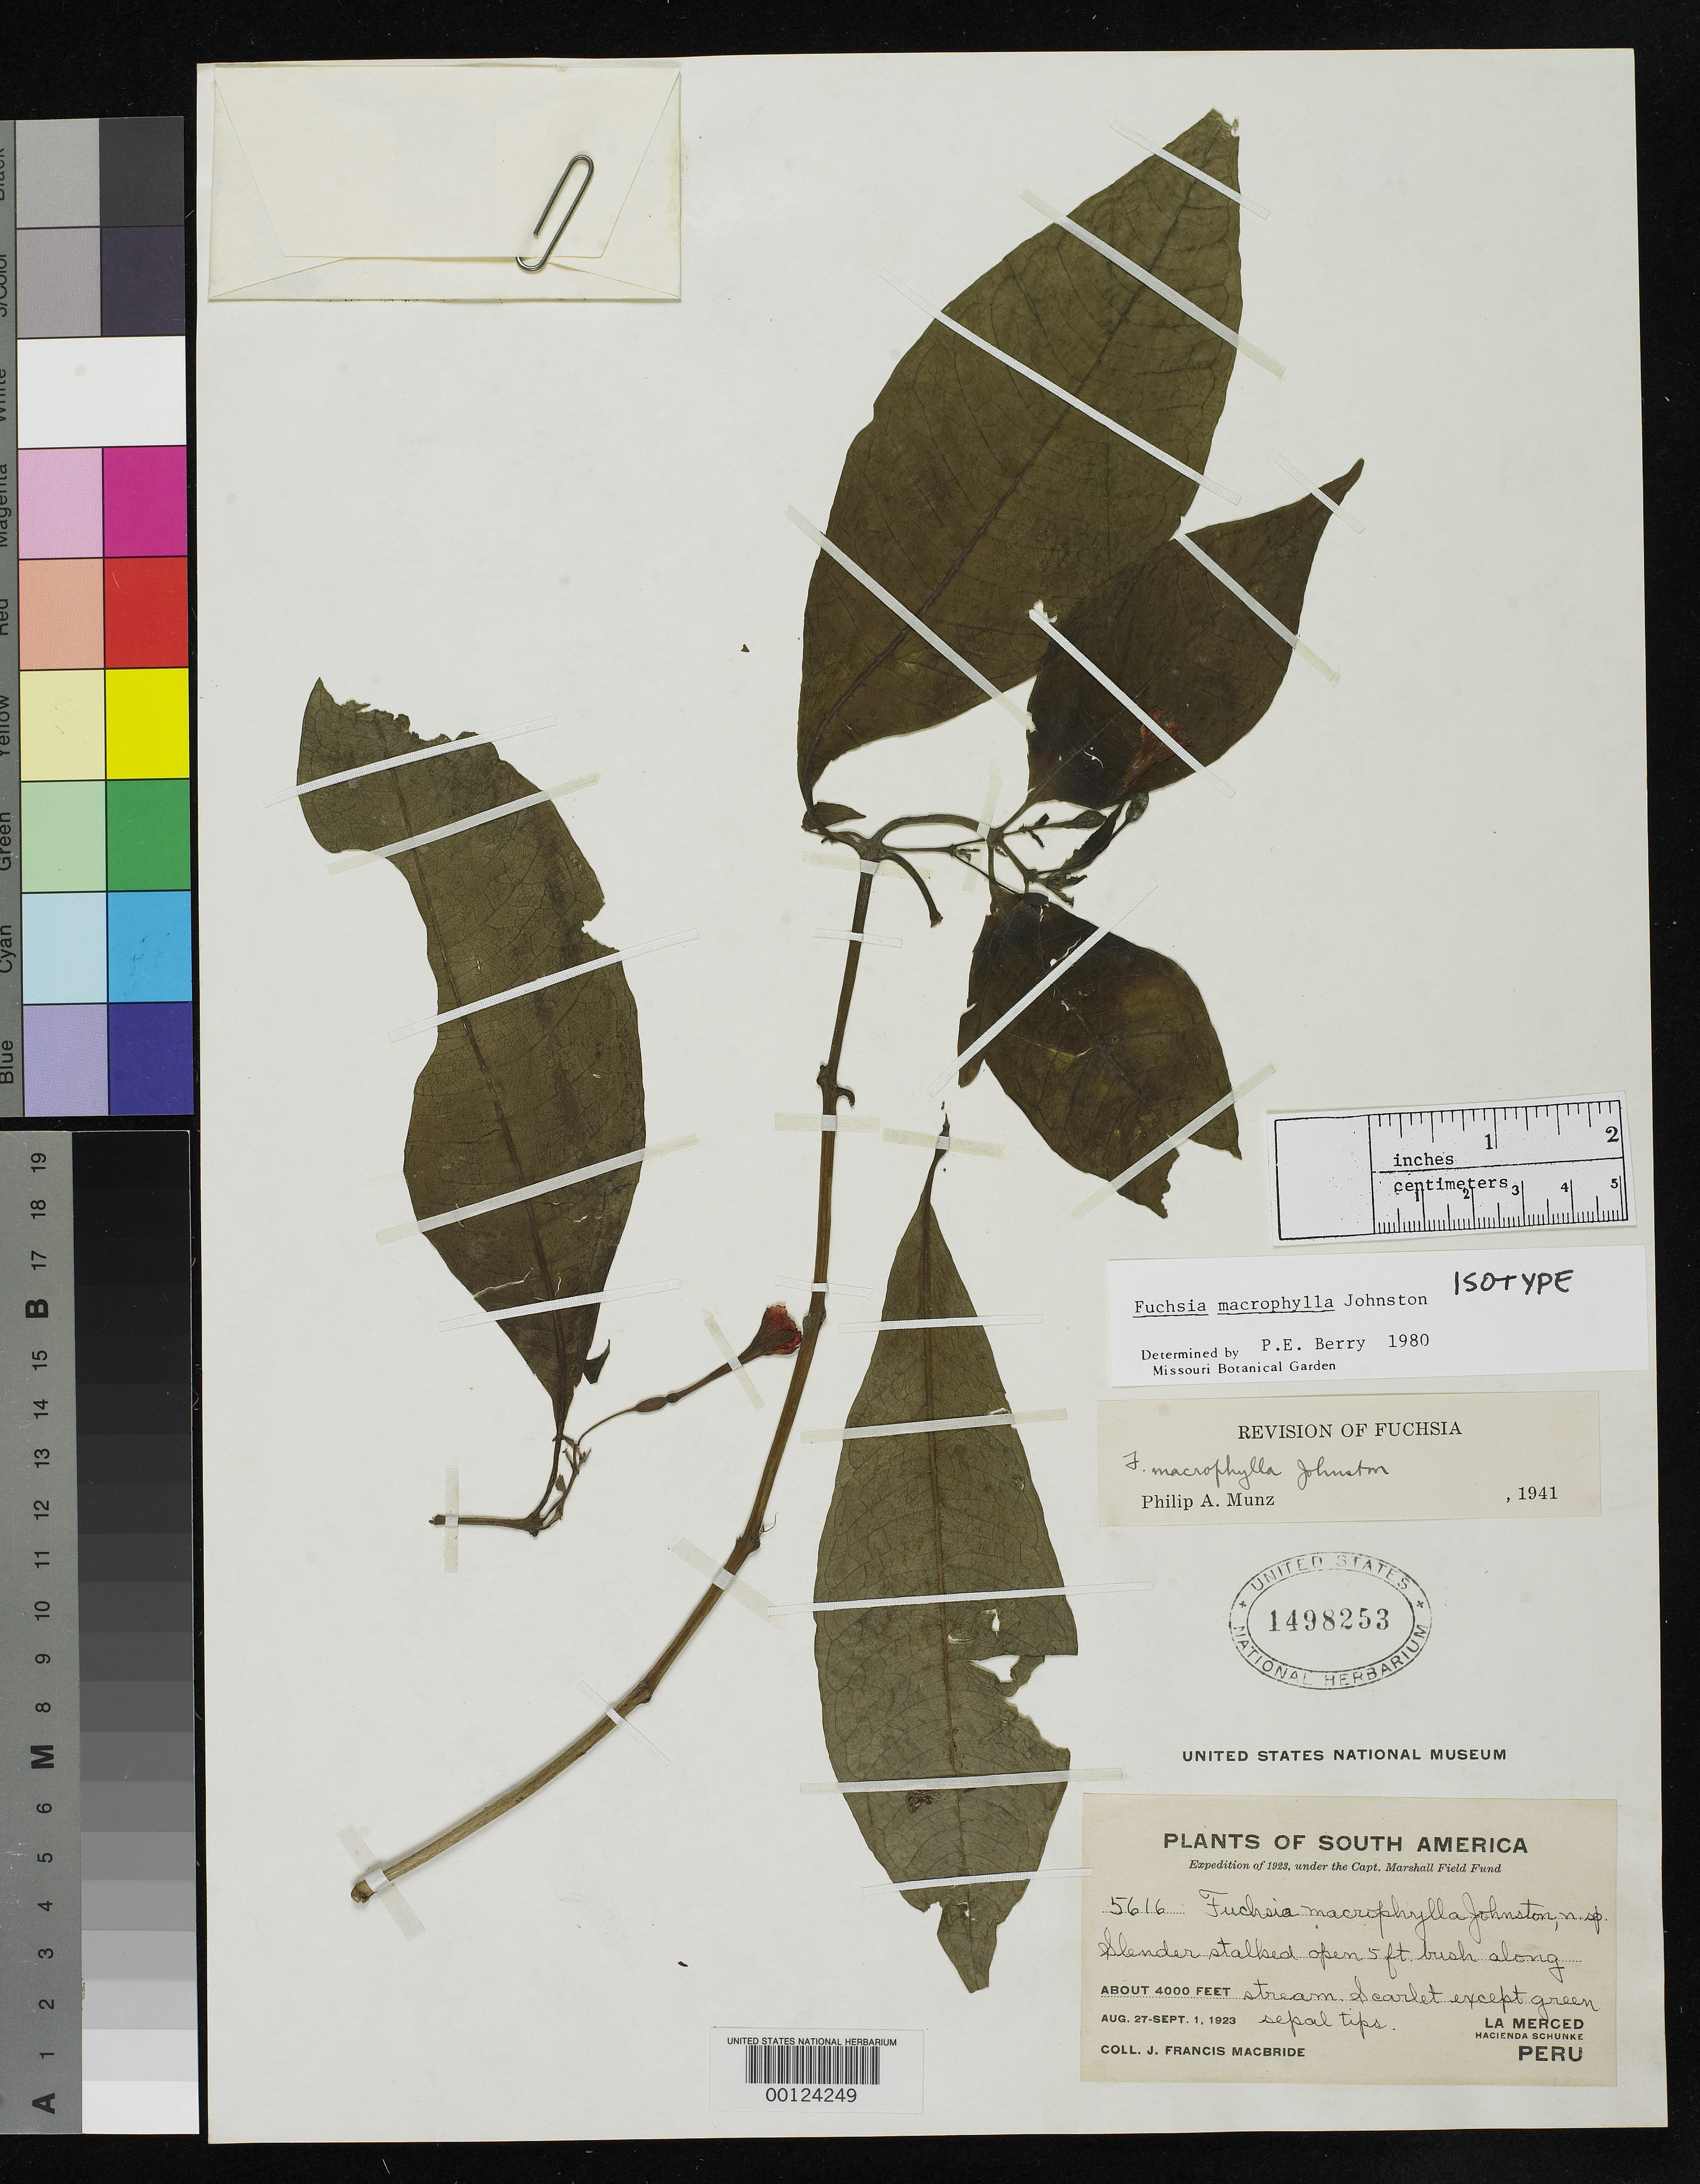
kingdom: Plantae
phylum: Tracheophyta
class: Magnoliopsida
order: Myrtales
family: Onagraceae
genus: Fuchsia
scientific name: Fuchsia macrophylla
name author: I.M. Johnst.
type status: Isotype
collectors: J. F. Macbride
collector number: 5616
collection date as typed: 27 Aug 1923 to 01 Sep 1923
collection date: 1923-08-27/1923-09-01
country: Peru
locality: La Merced, Hacienda Schunke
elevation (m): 1219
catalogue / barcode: US 1498253